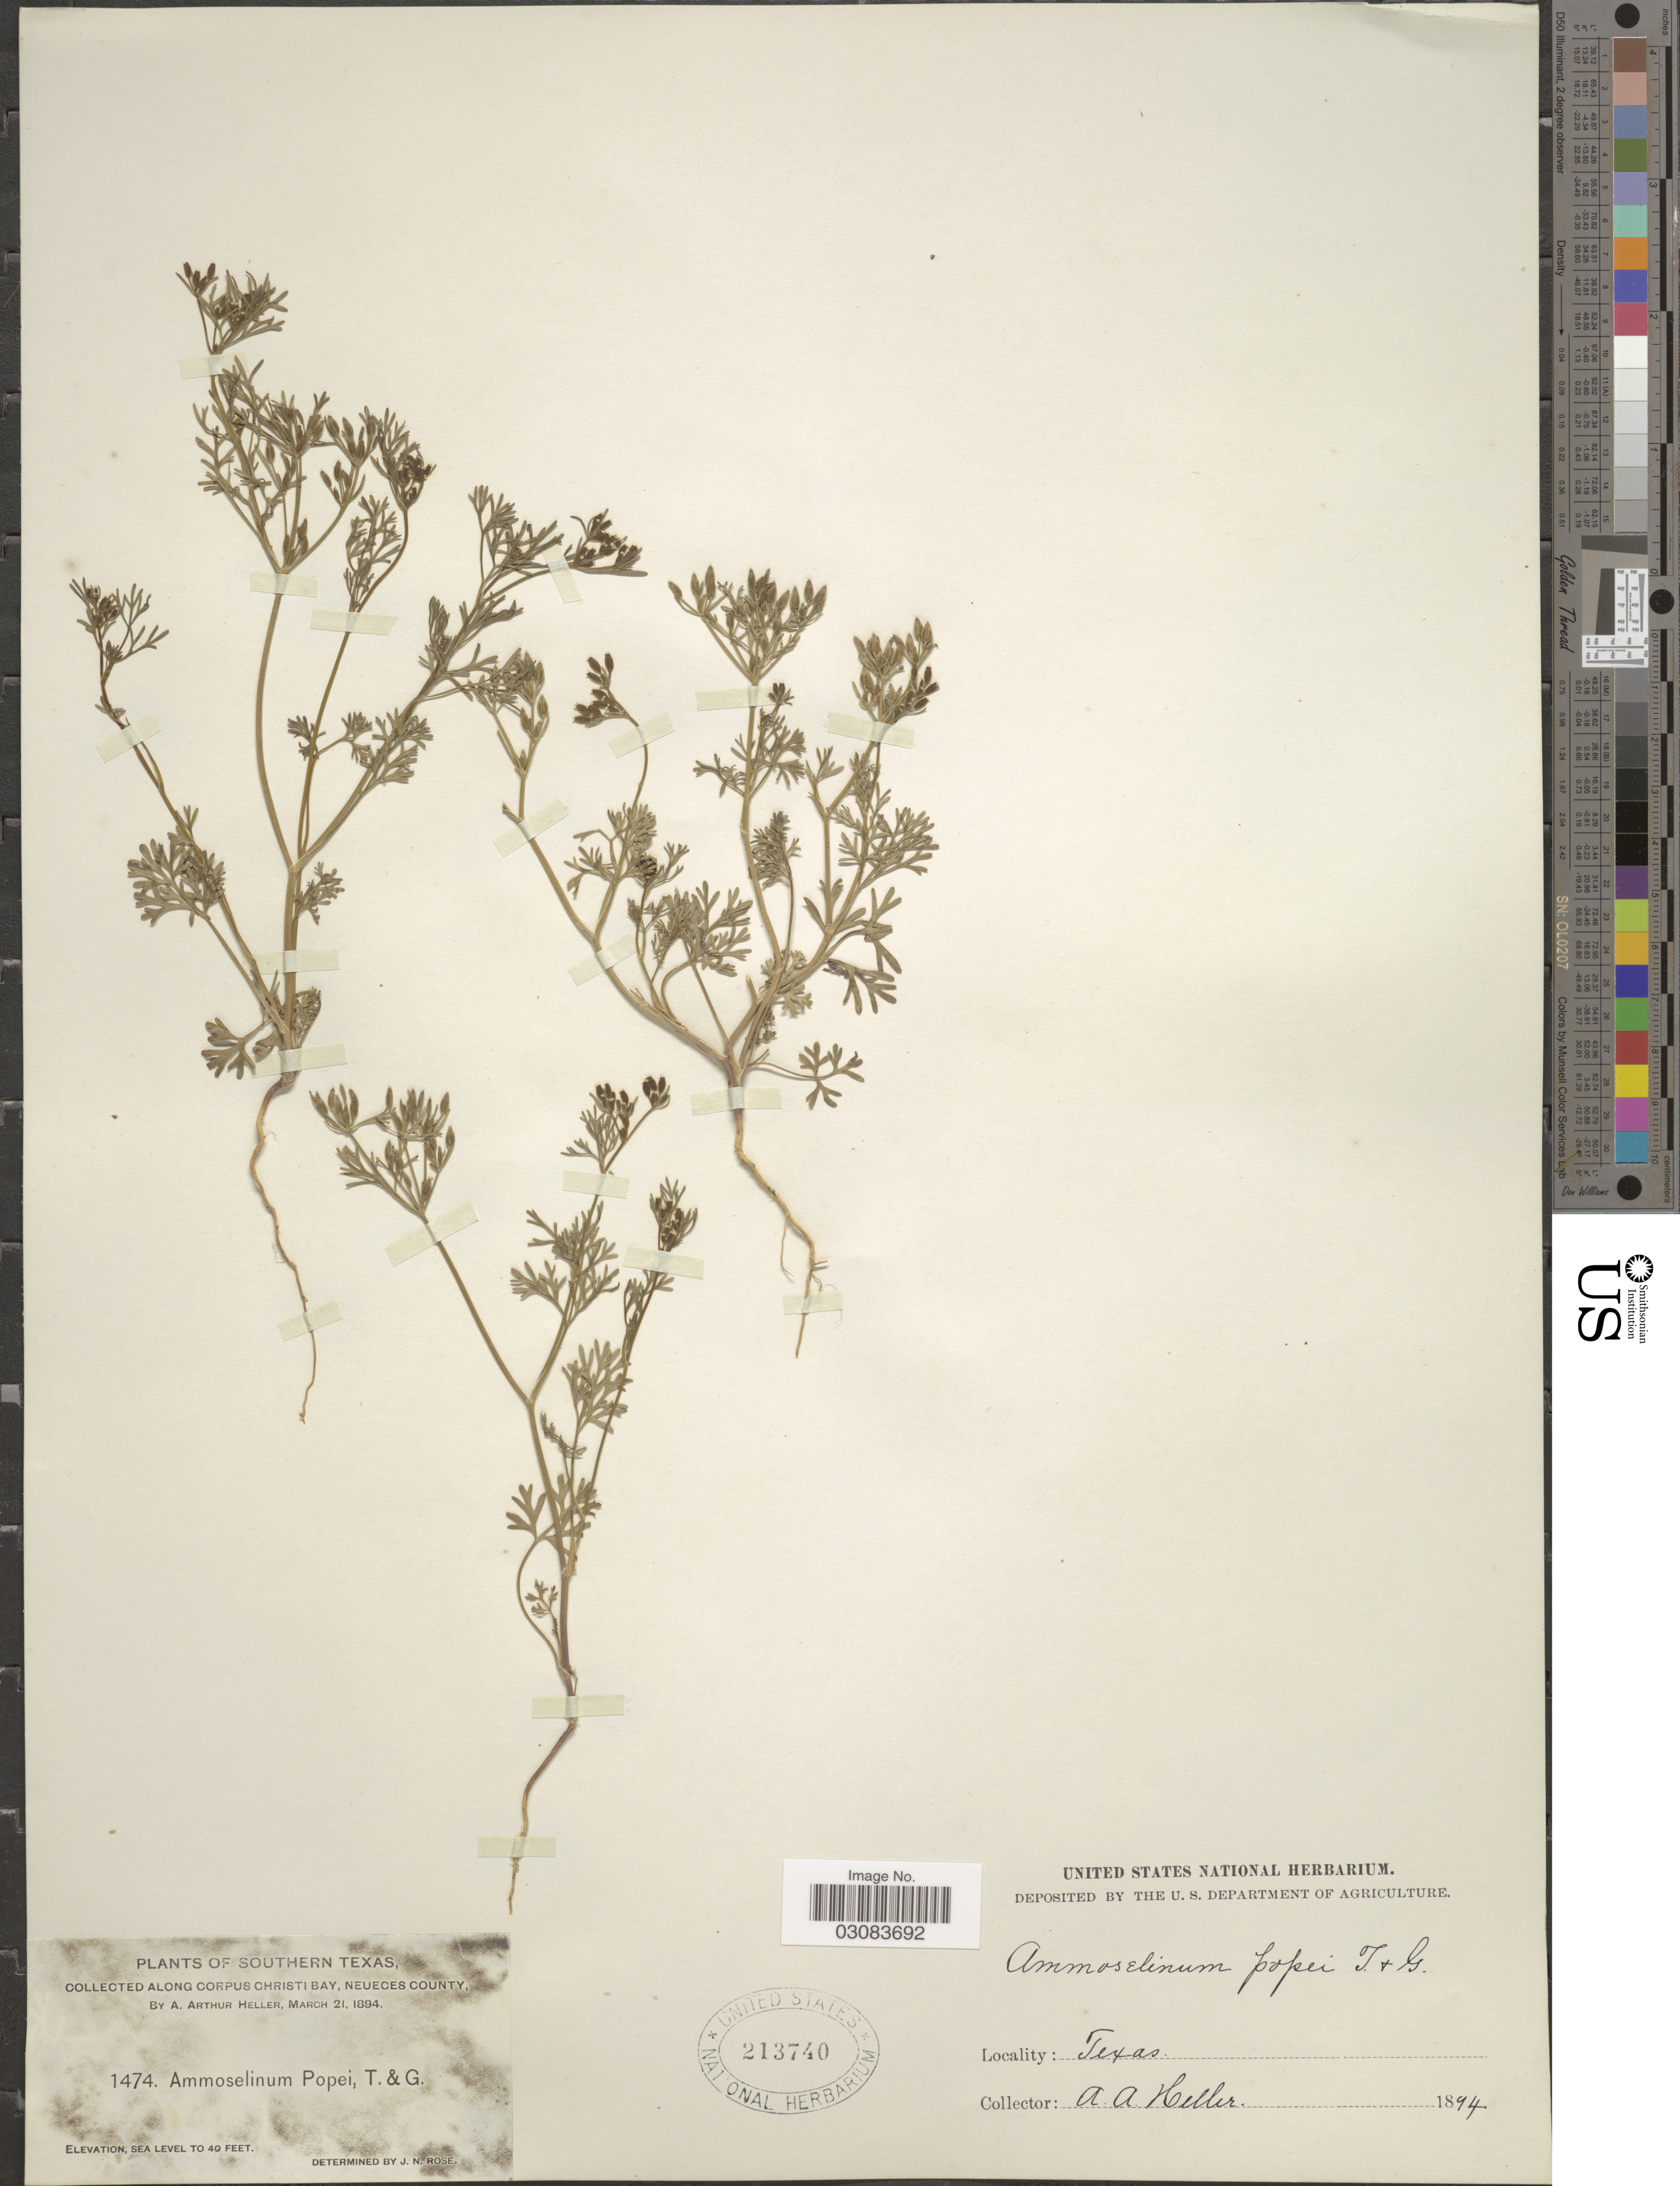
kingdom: Plantae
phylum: Tracheophyta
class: Magnoliopsida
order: Apiales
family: Apiaceae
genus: Ammoselinum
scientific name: Ammoselinum popei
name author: Torr. & A. Gray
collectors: A. A. Heller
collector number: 1474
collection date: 1894-03-21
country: United States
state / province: Texas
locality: Southern Texas, along Corpus Christi Bay, Neueces County.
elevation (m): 0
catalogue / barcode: US 213740